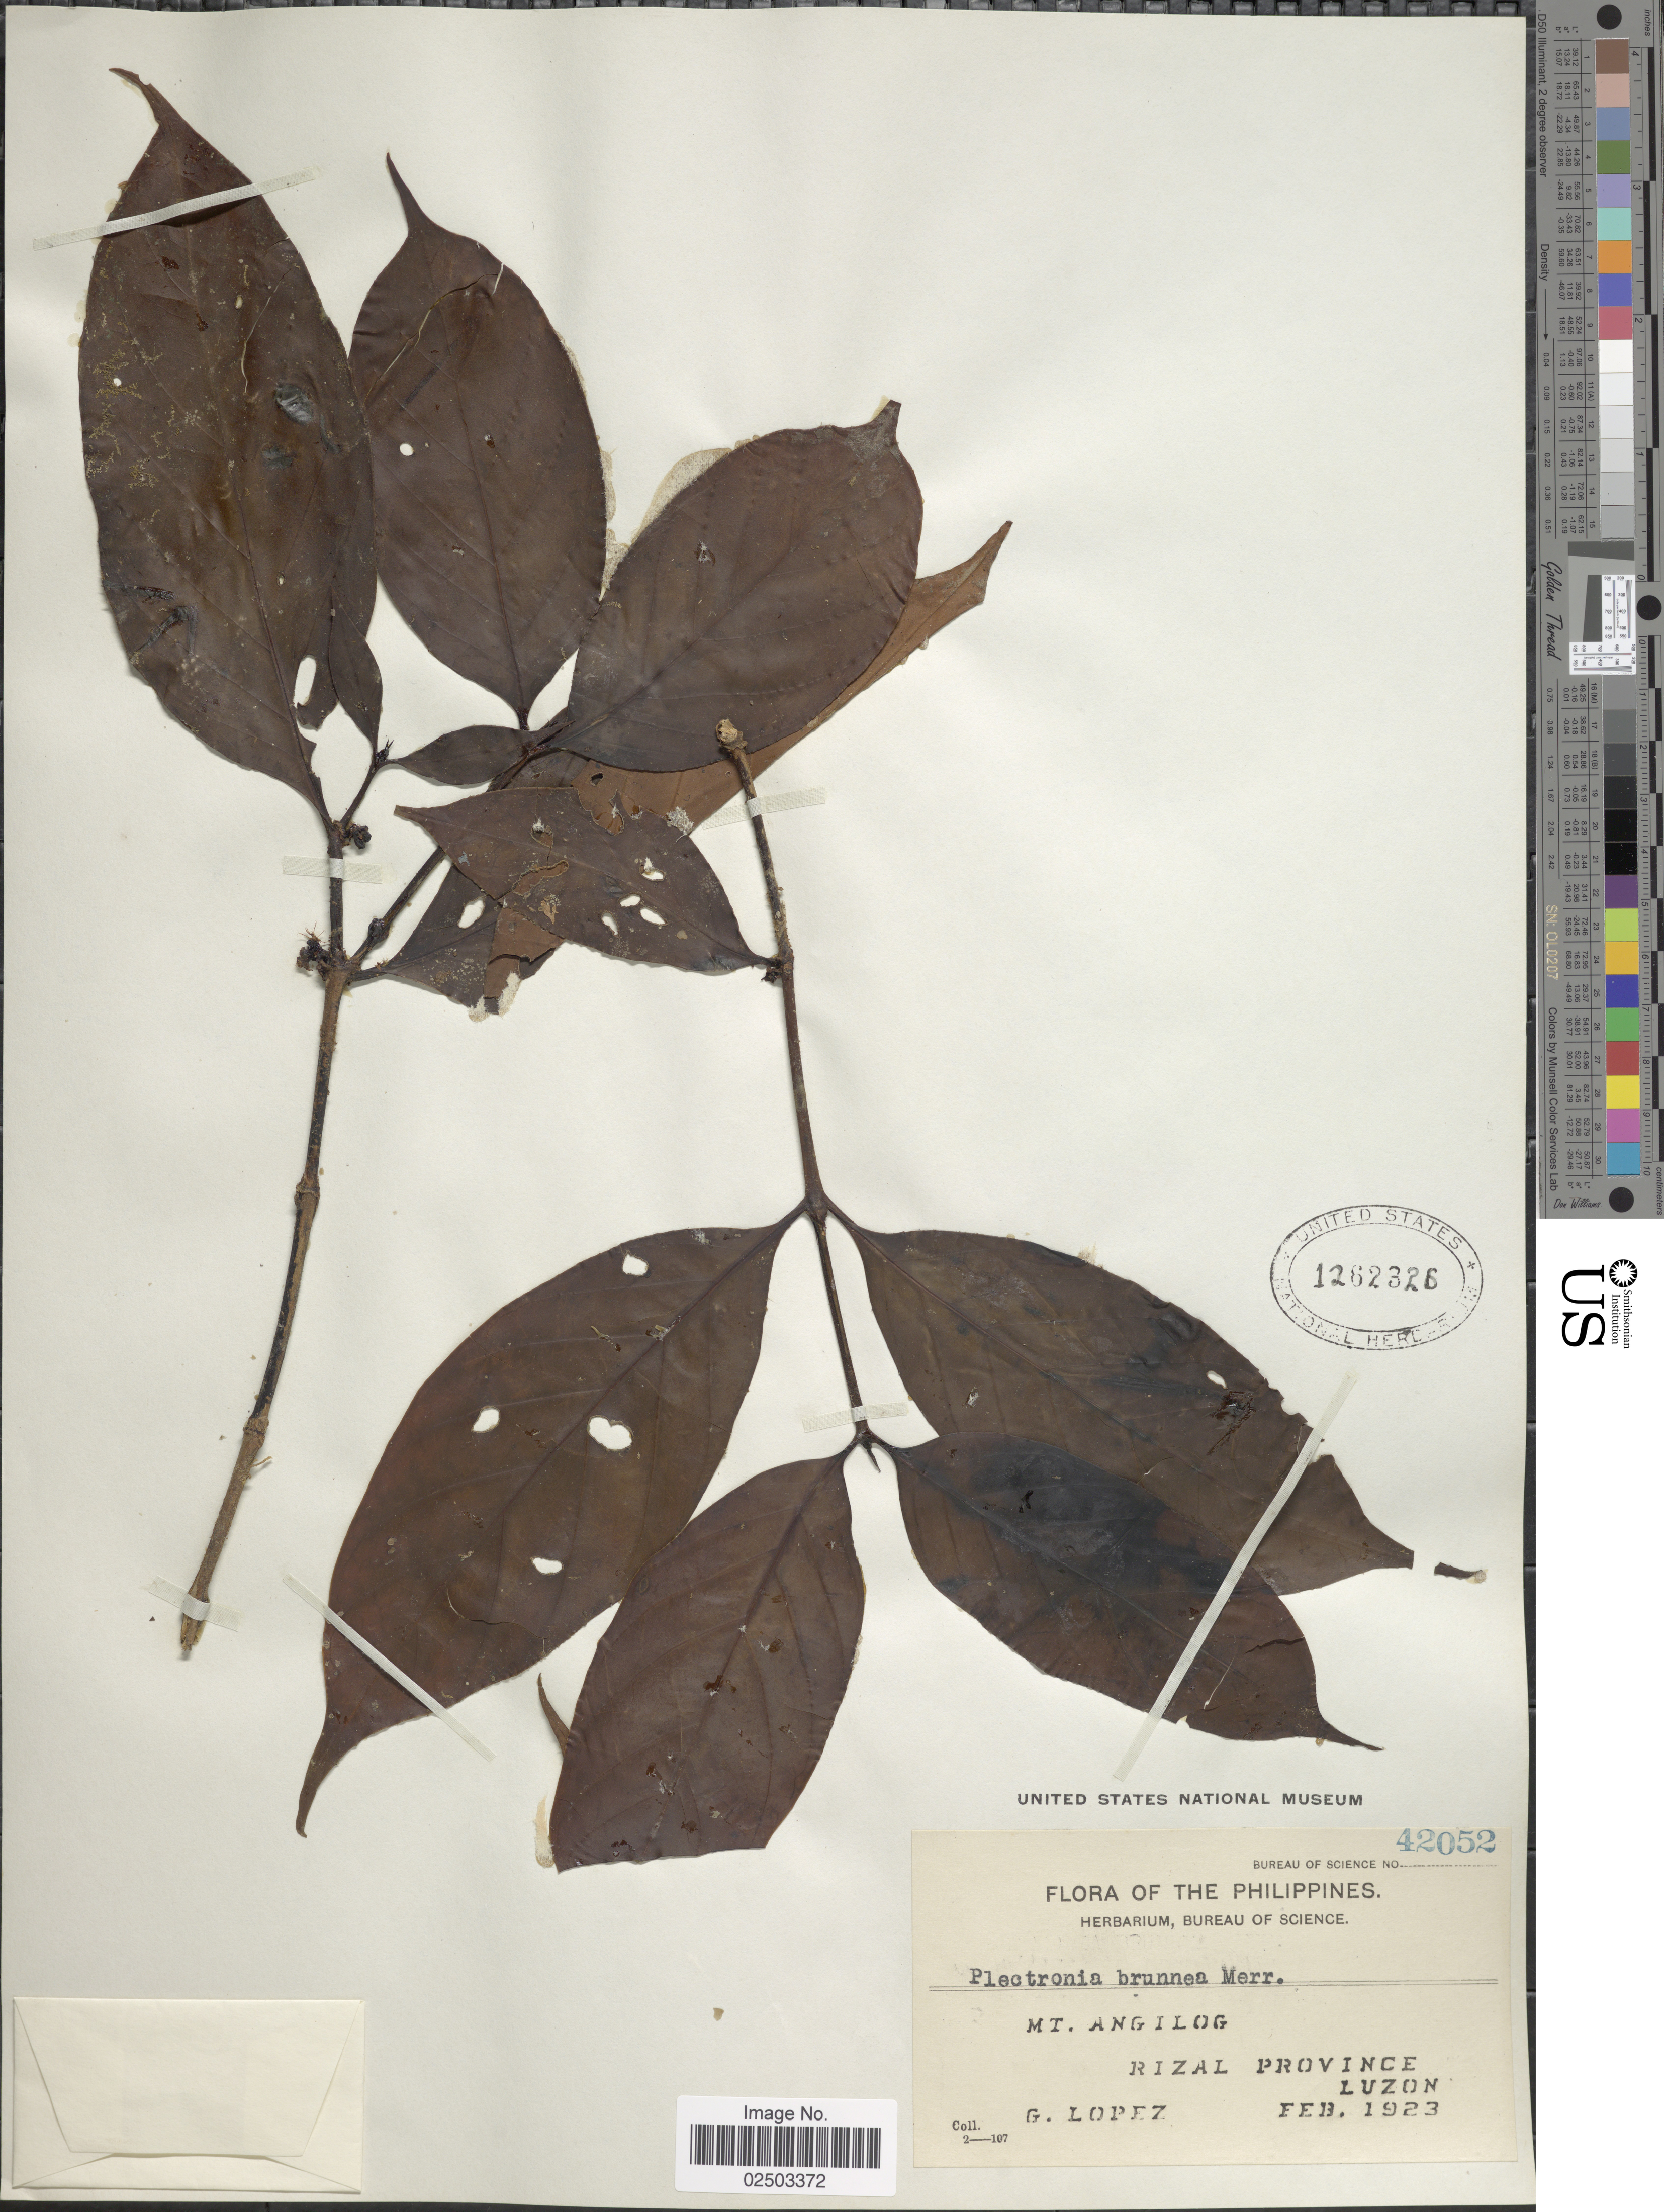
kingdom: Plantae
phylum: Tracheophyta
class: Magnoliopsida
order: Gentianales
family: Rubiaceae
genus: Canthium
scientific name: Canthium brunneum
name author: (Merr.) Merr.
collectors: G. Lopéz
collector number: Bureau of Science 42052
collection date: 1923-02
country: Philippines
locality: Mt. Angilog, Rizal Province, Luzon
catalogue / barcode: US 1262326